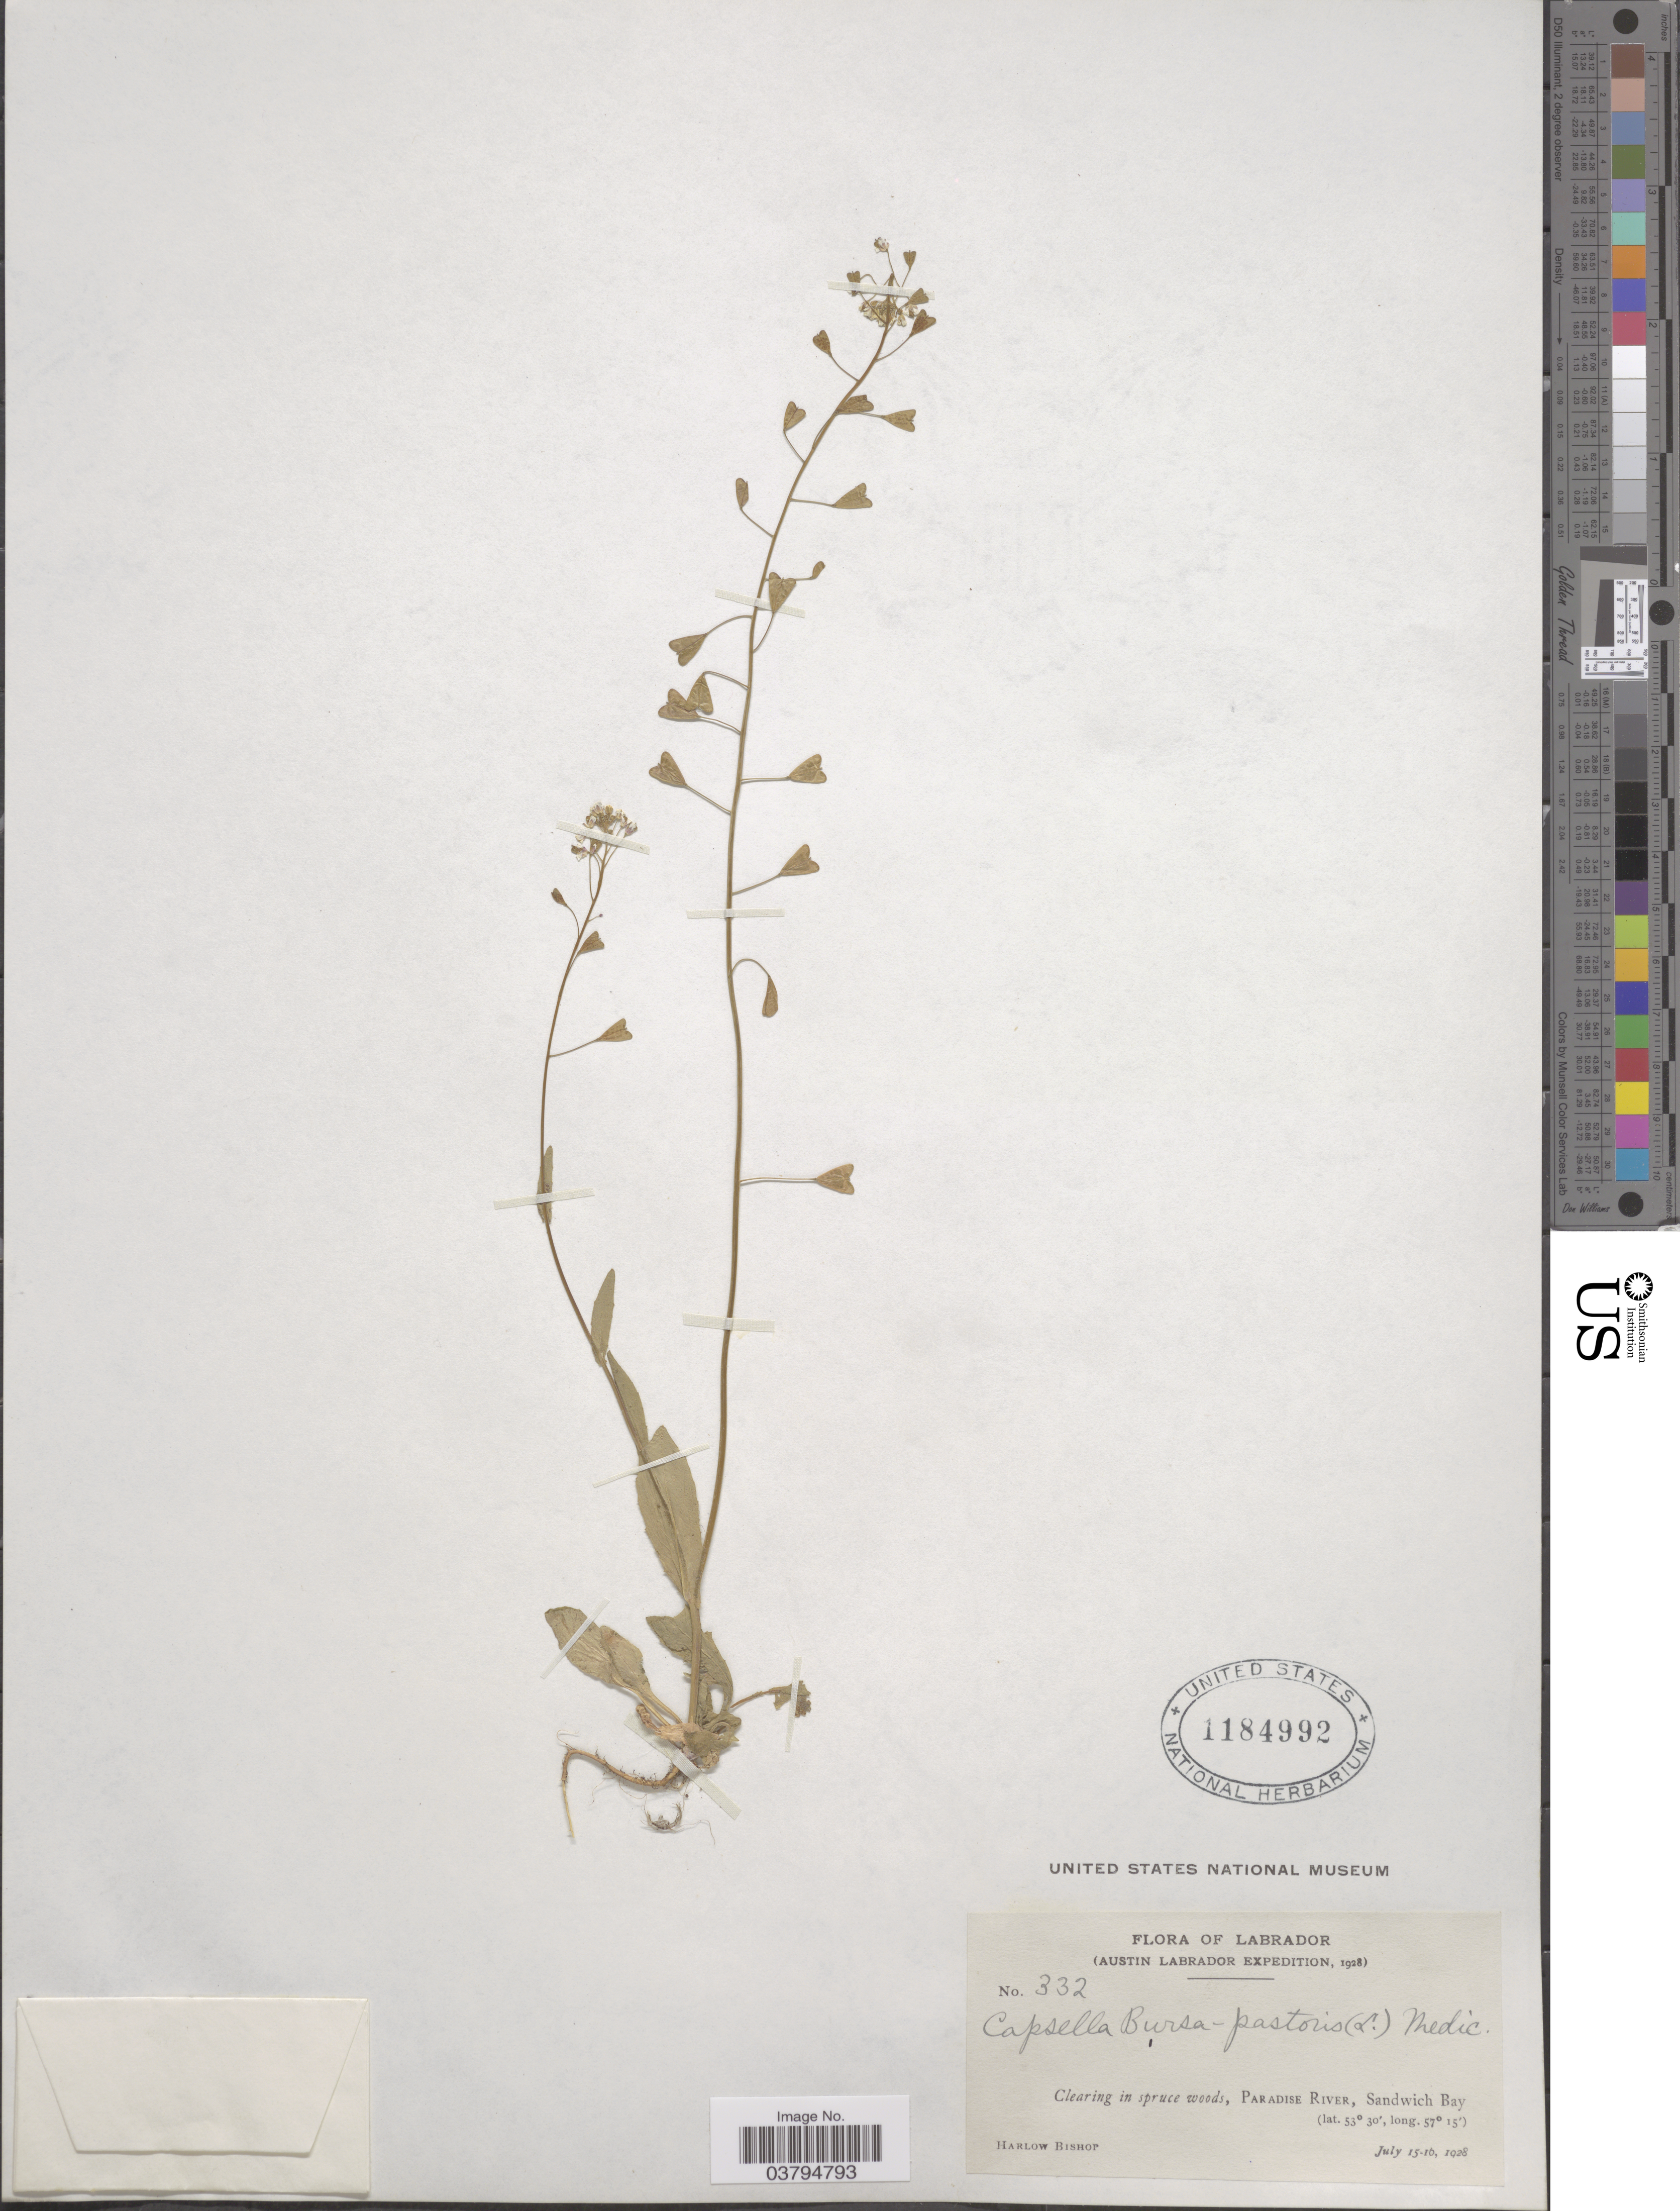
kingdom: Plantae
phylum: Tracheophyta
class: Magnoliopsida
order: Brassicales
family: Brassicaceae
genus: Capsella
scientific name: Capsella bursa-pastoris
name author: (L.) Medik.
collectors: H. Bishop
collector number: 332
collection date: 1928-07-15/1928-07-16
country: Canada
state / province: Newfoundland and Labrador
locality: Labrador. Paradise River, Sandwich Bay.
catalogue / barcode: US 1184992